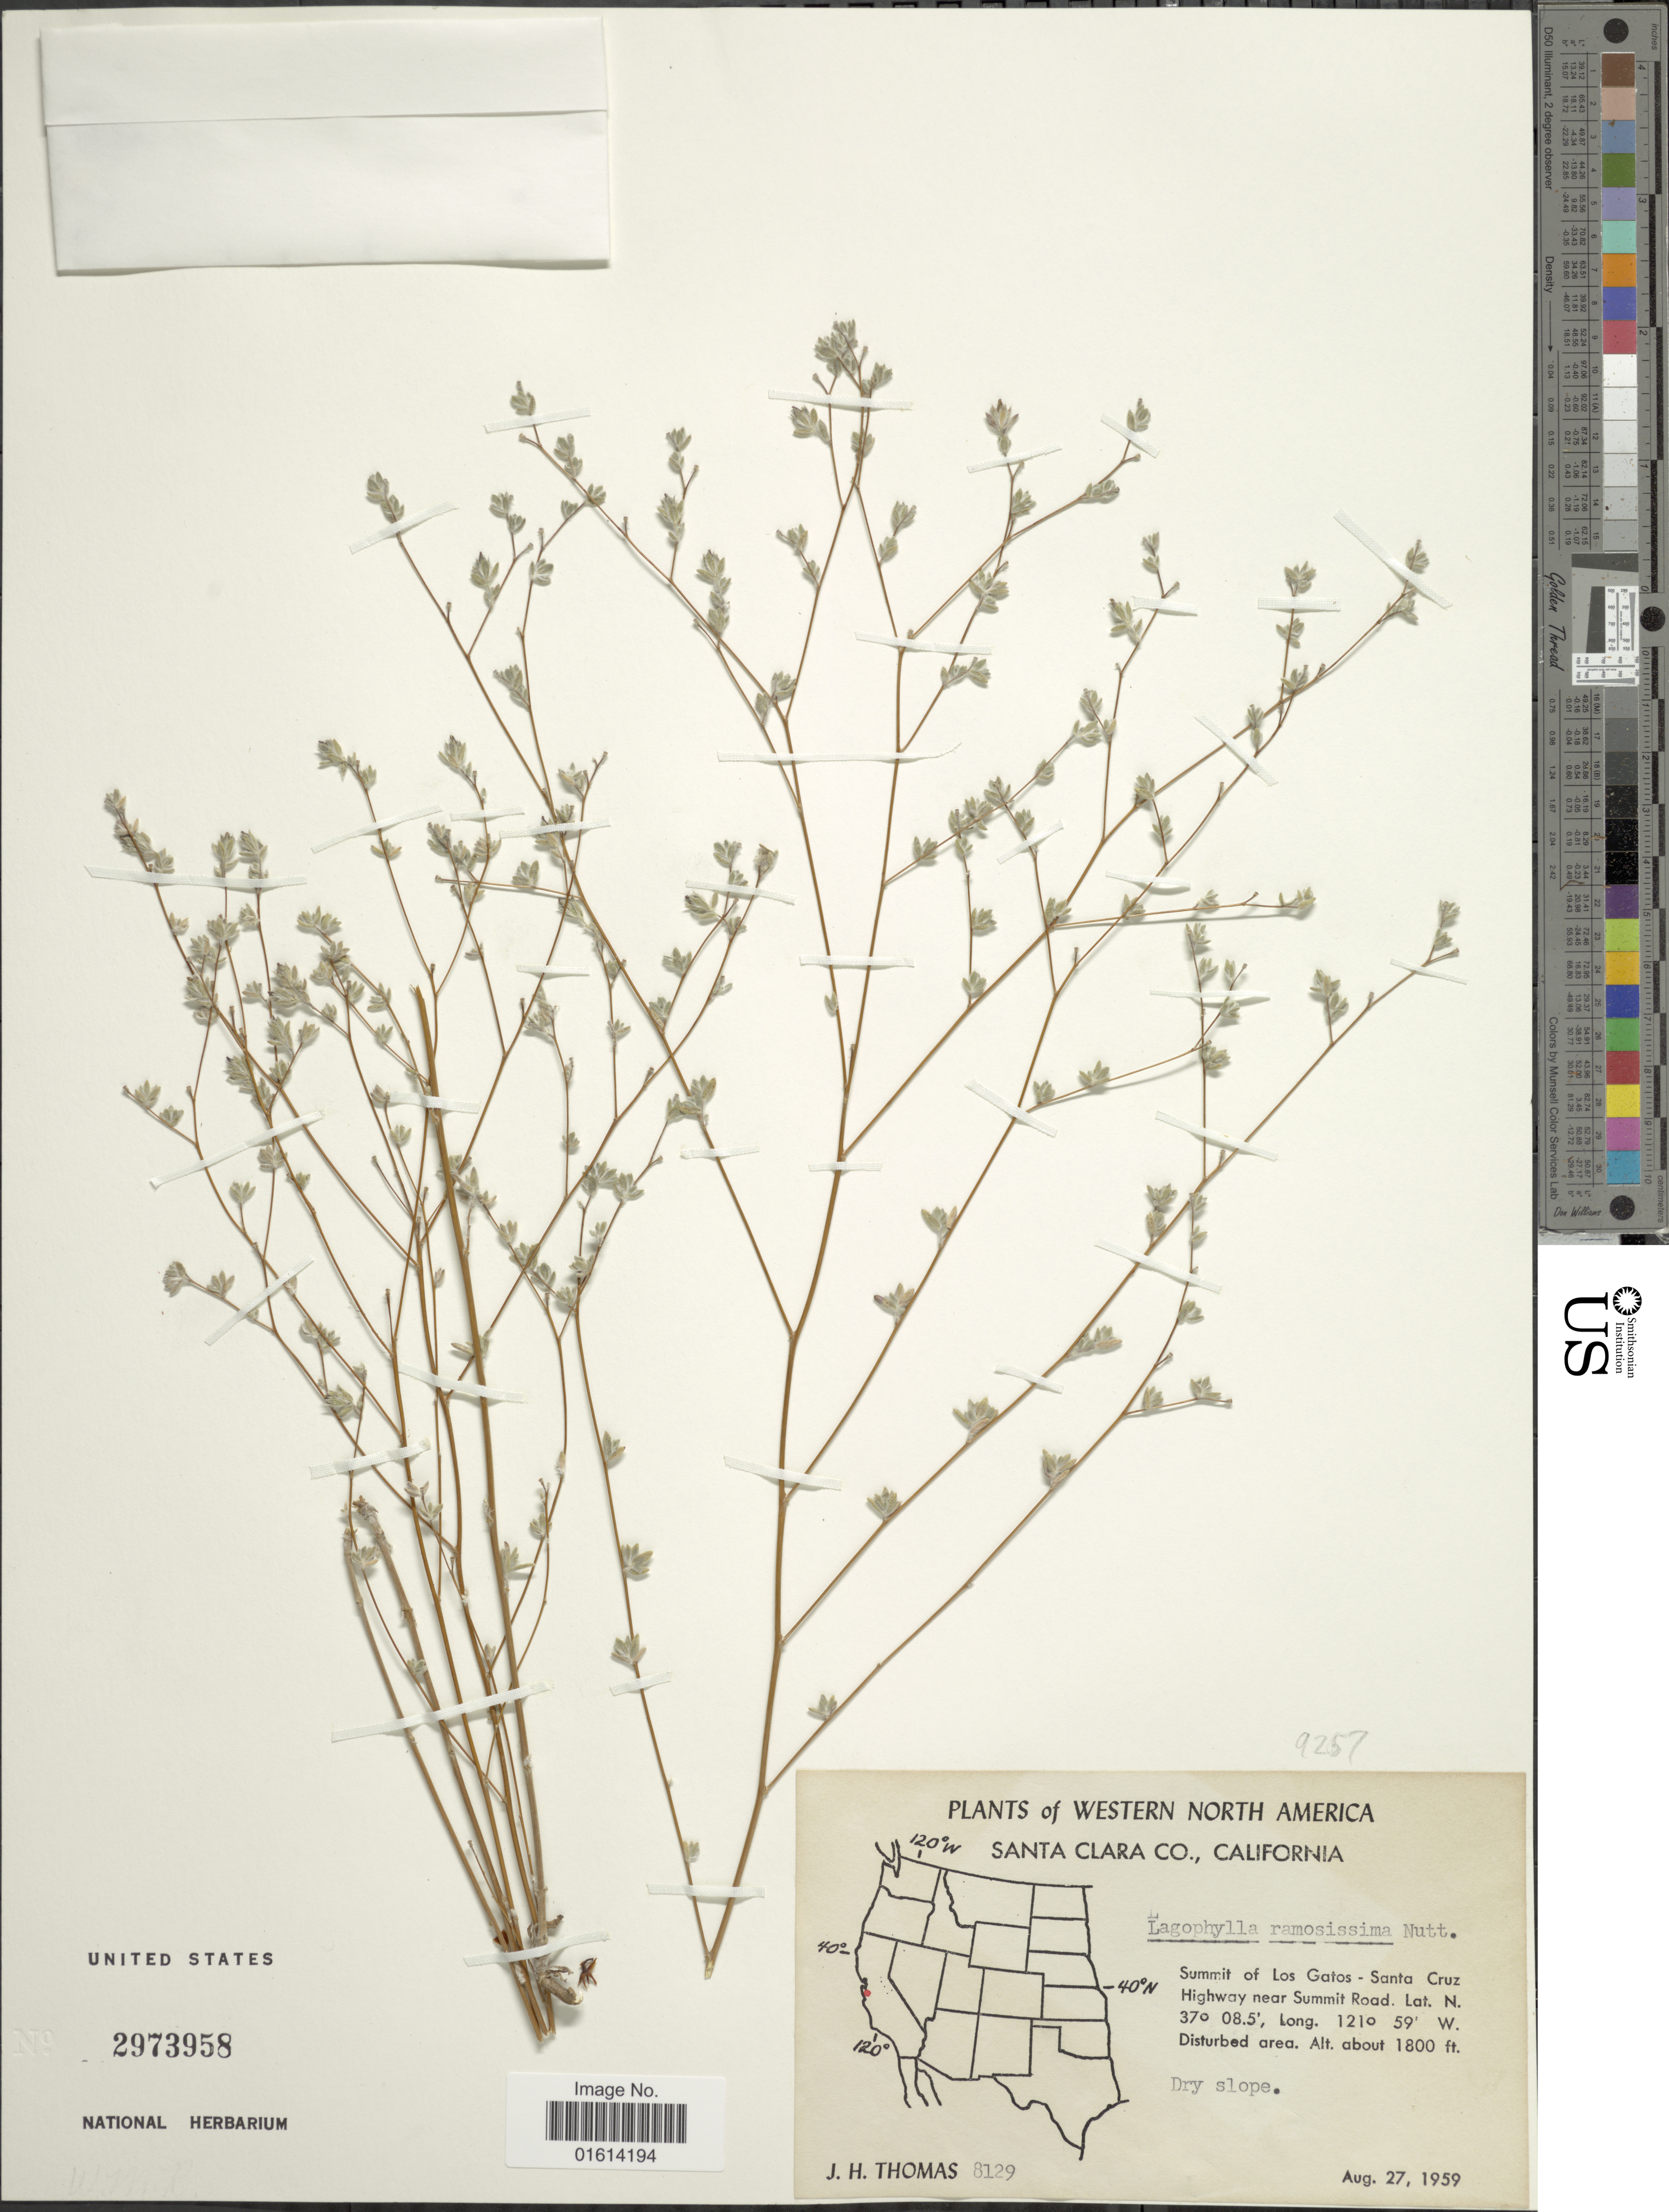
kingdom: Plantae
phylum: Tracheophyta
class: Magnoliopsida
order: Asterales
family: Asteraceae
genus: Lagophylla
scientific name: Lagophylla ramosissima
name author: Nutt.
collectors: J. H. Thomas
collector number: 8129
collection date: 1959-08-27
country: United States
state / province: California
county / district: Santa Clara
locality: Western North America, Santa Clara Co., Summit of Los Gatos-Santa Cruz Highway near Summit Road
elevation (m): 549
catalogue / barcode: US 2973958